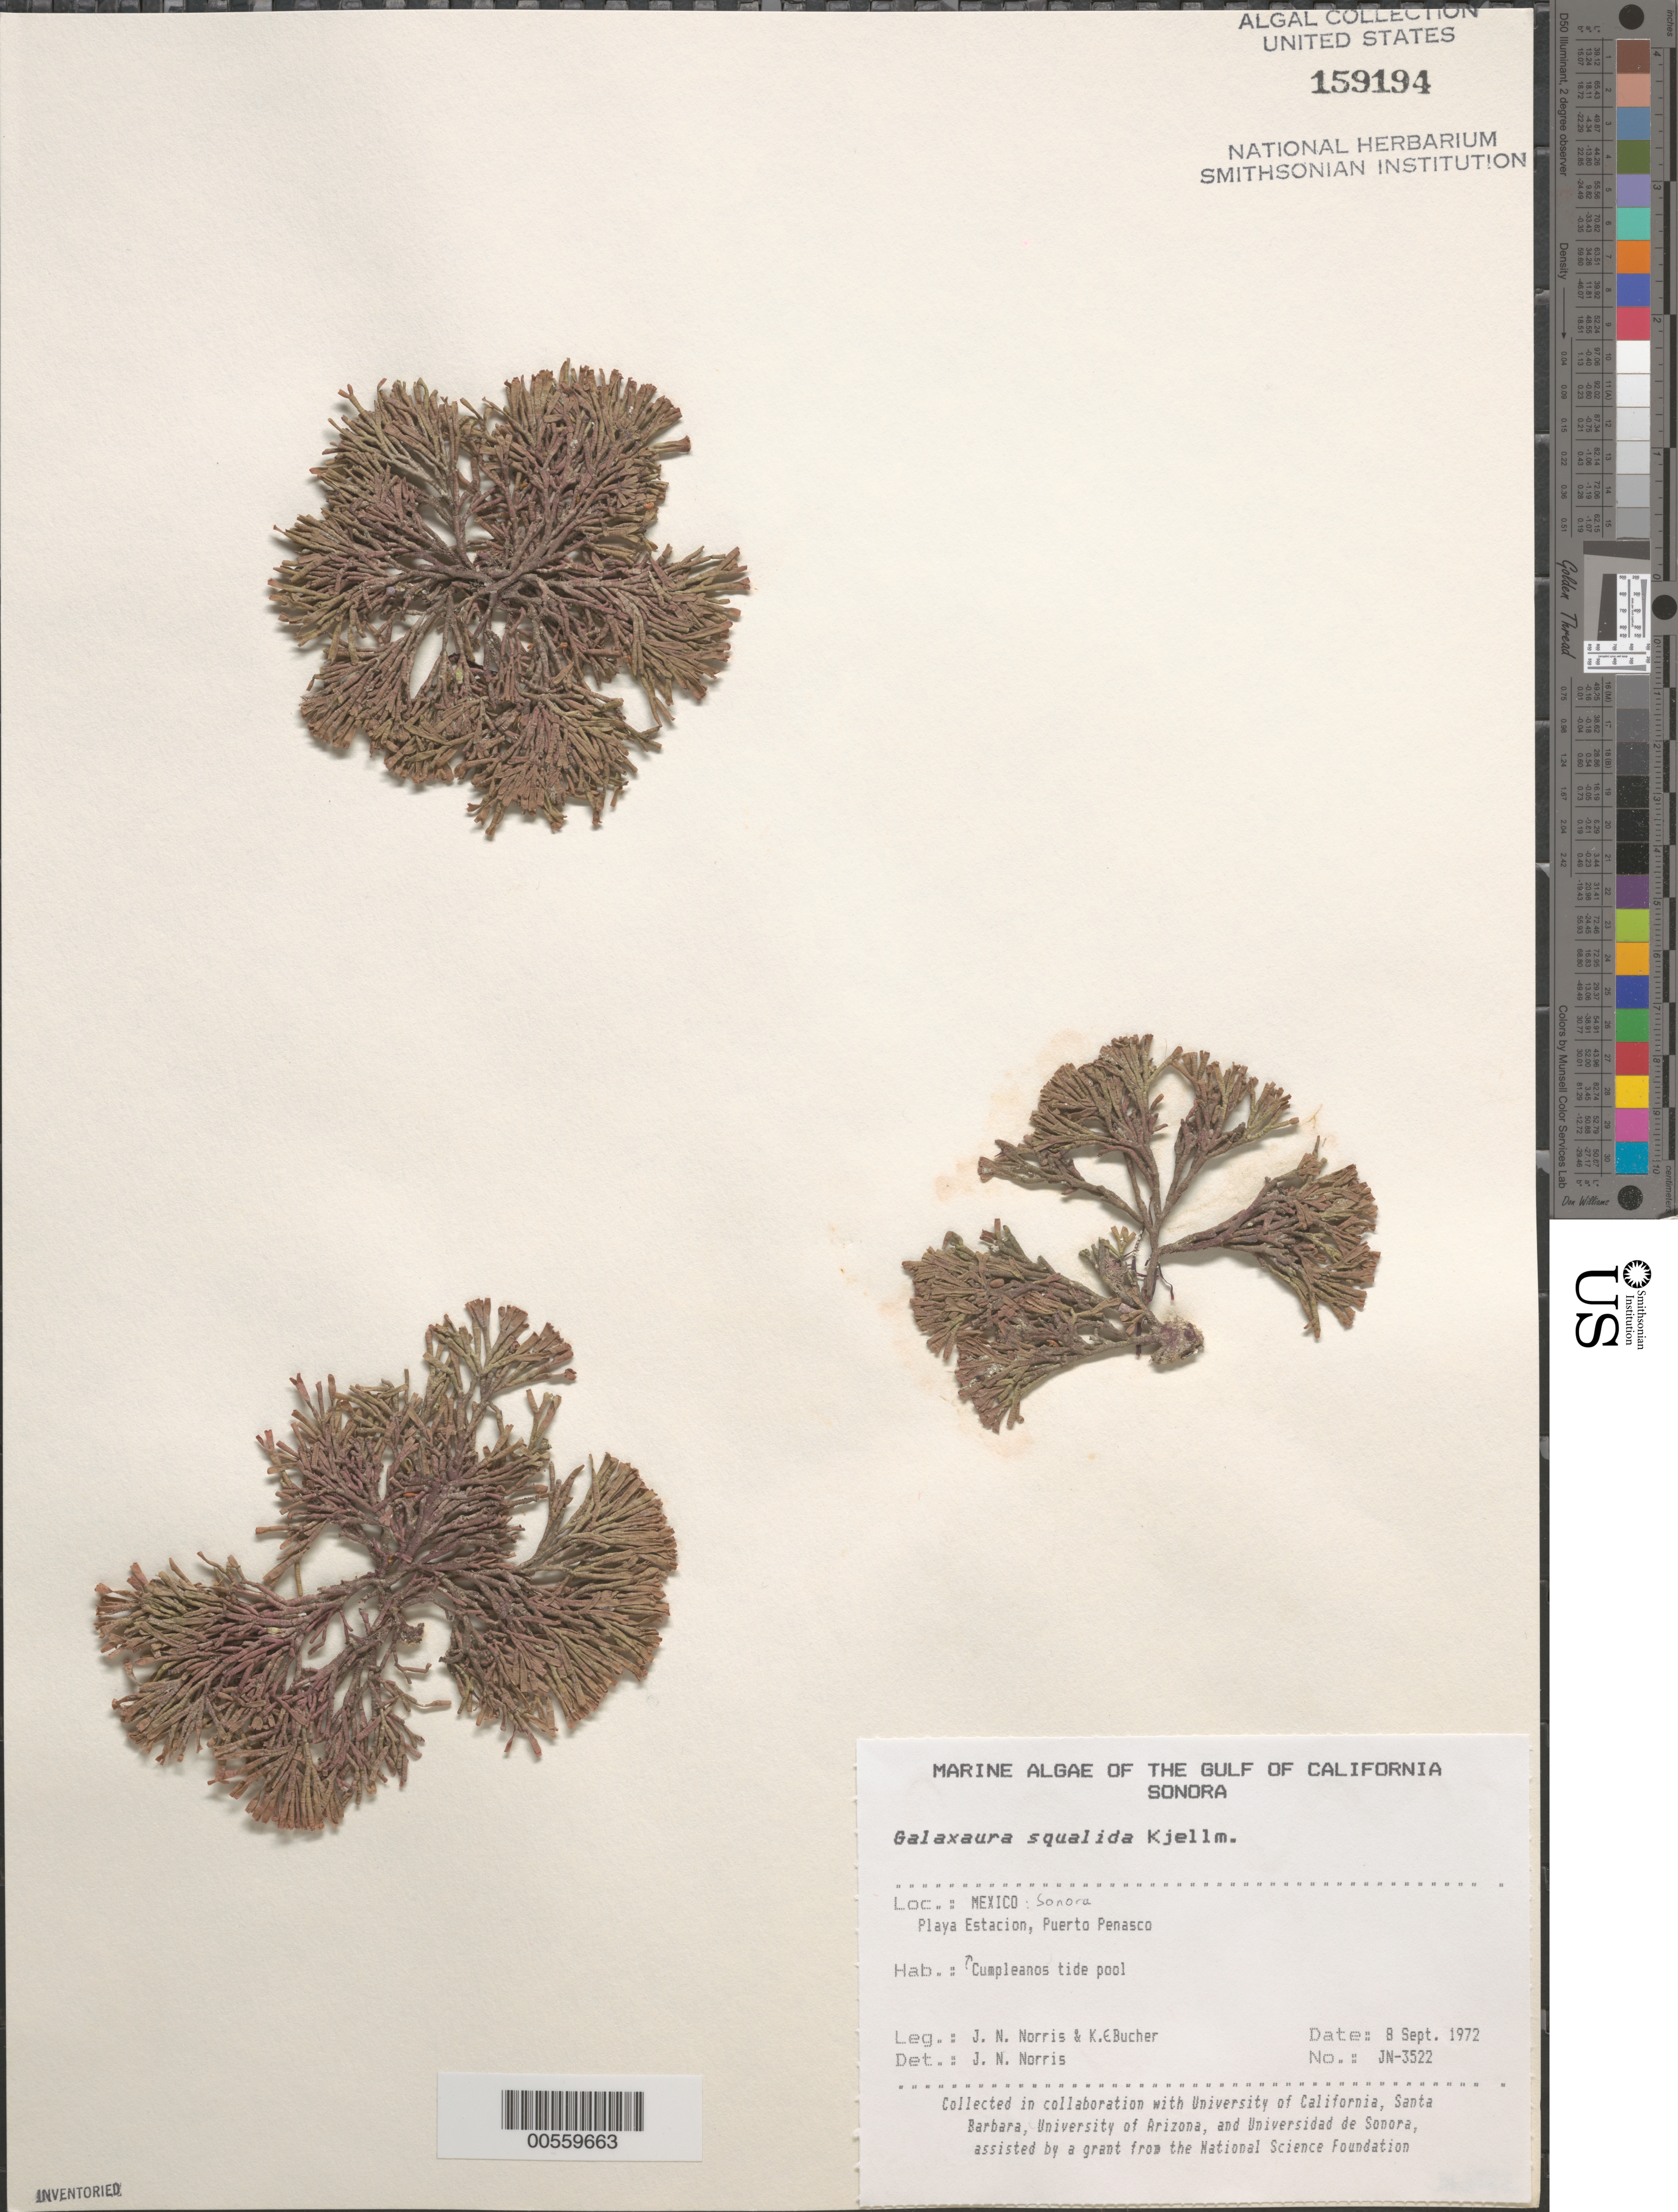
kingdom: Plantae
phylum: Rhodophyta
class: Florideophyceae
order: Nemaliales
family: Galaxauraceae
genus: Galaxaura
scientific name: Galaxaura rugosa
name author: (Ellis & Sol.) J.V.Lamouroux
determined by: Algae name updating Project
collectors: J. N. Norris & K. E. Bucher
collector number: JN-3522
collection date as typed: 08 Sep 1972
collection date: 1972-09-08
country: Mexico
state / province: Sonora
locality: Playa Estacion, Puerto Penasco, Cumpleanos tide pool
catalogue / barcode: US 159194